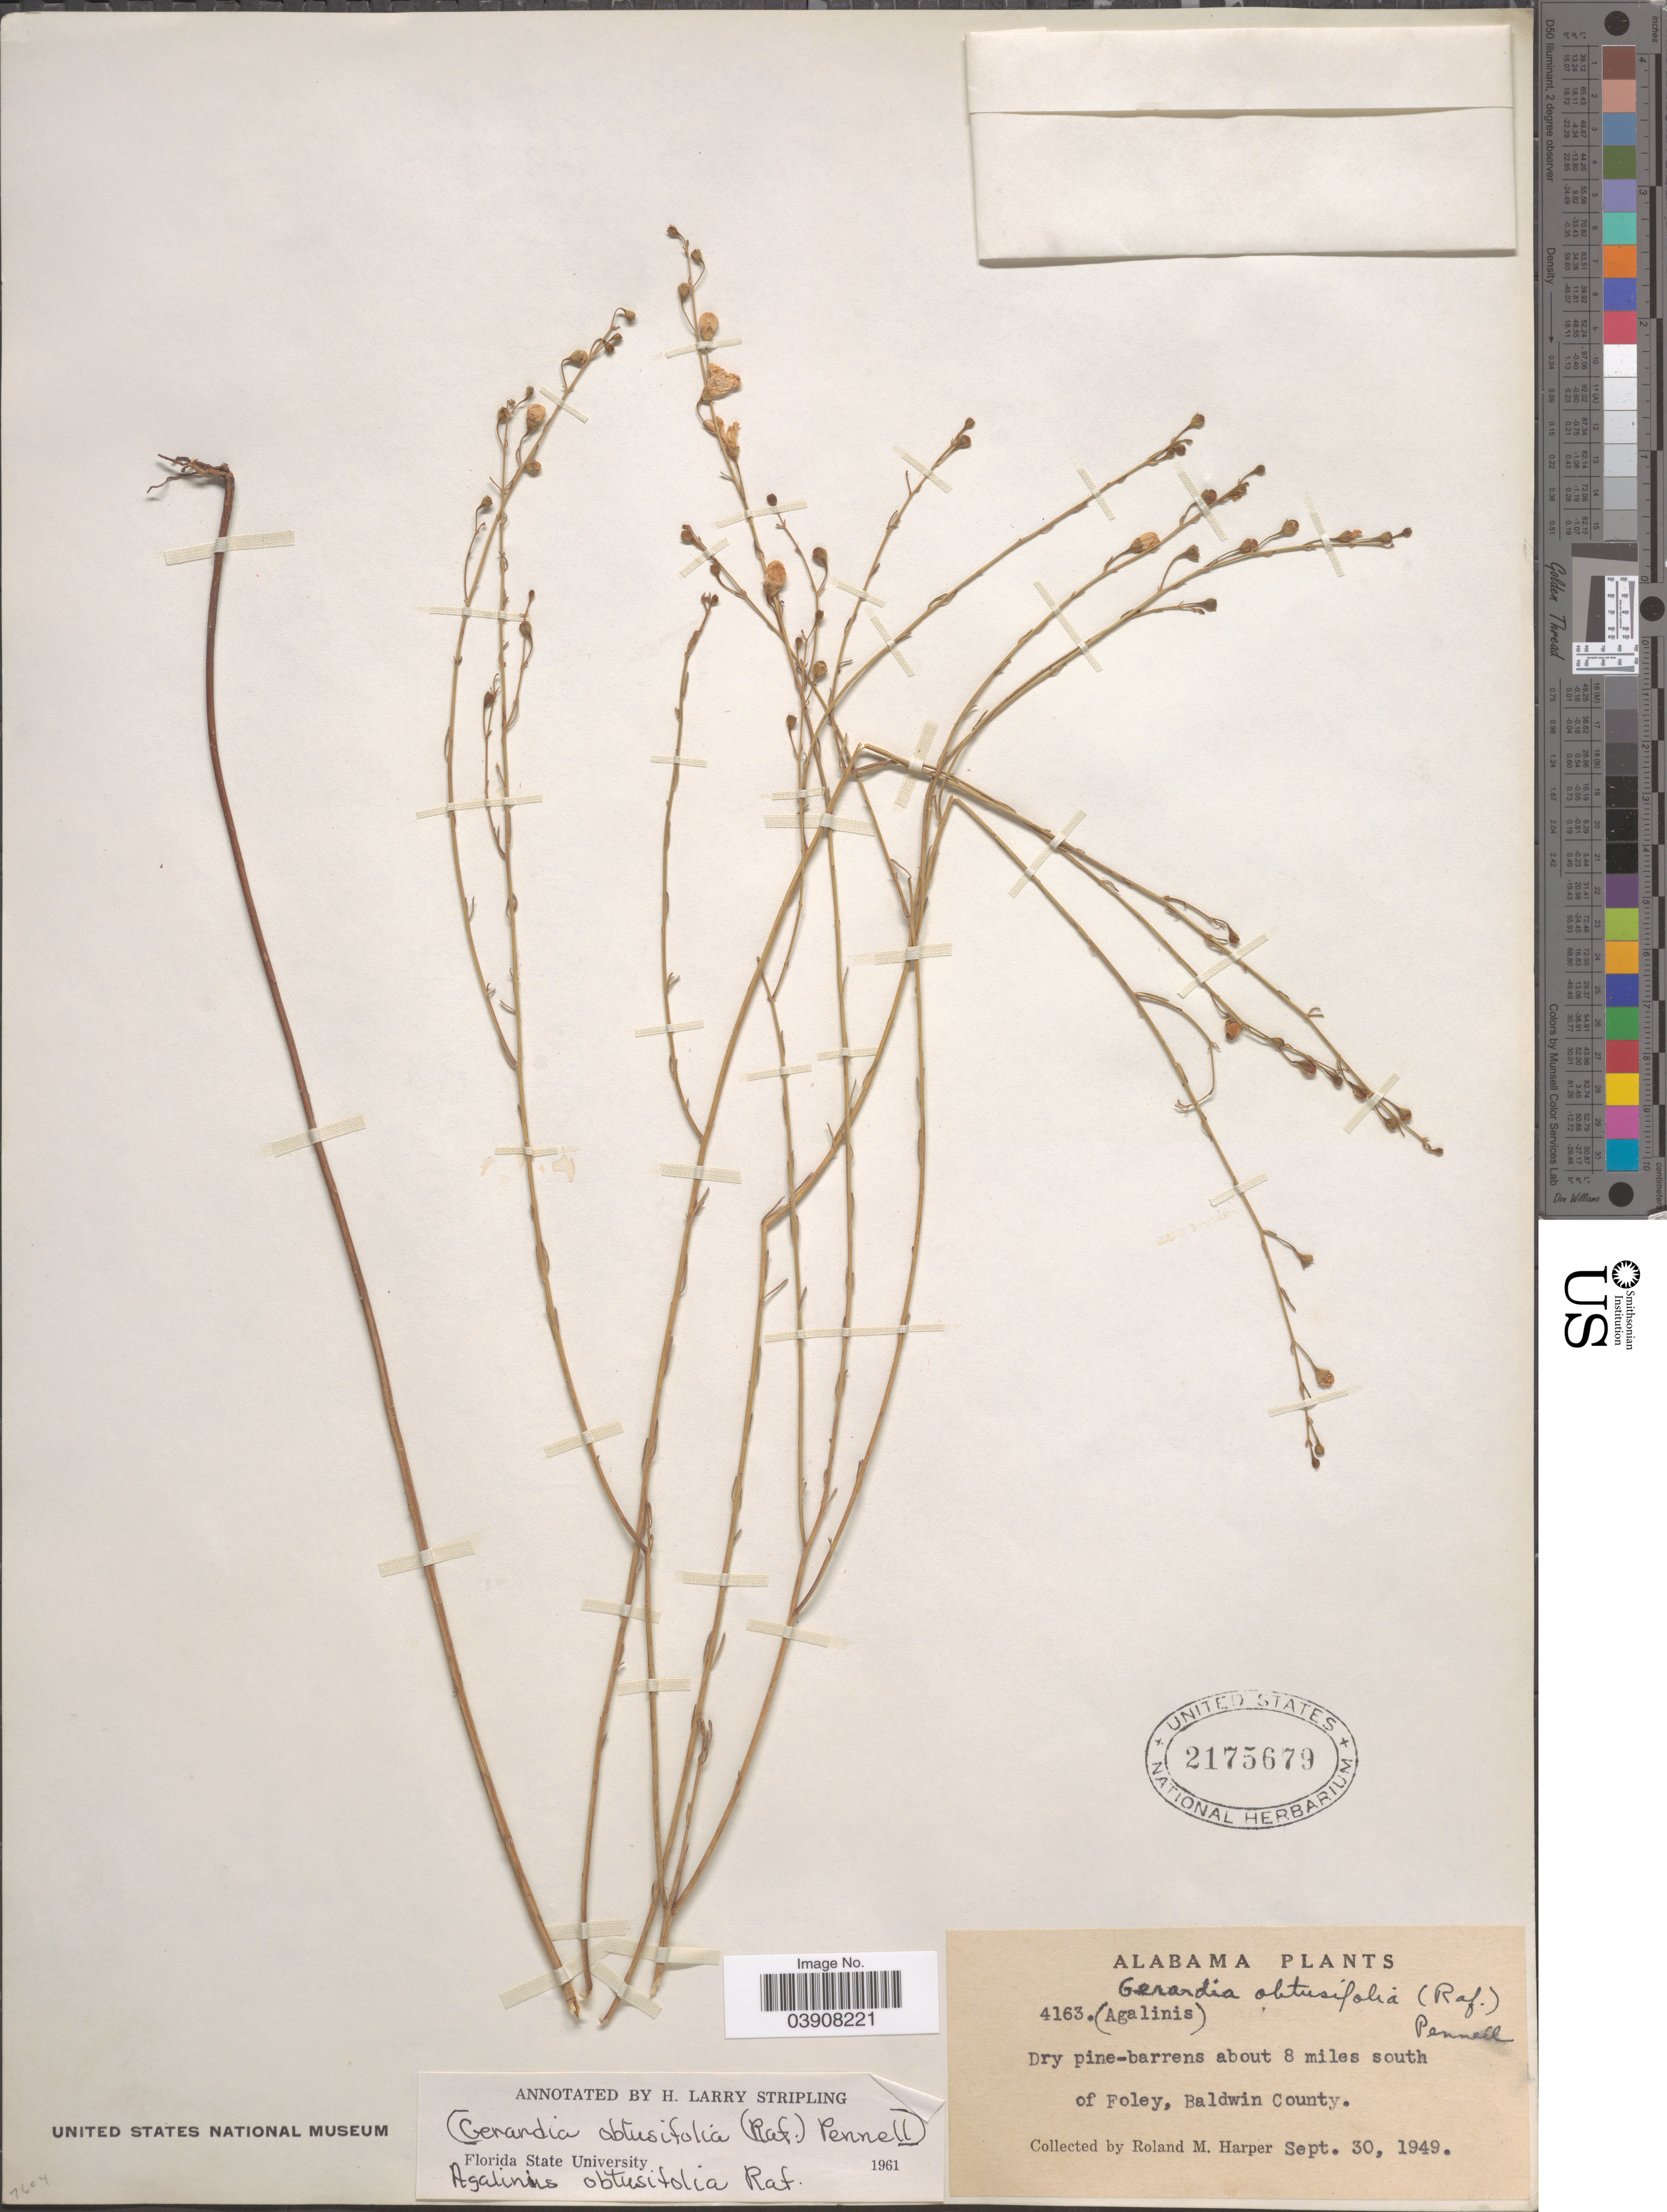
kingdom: Plantae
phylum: Tracheophyta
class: Magnoliopsida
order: Lamiales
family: Orobanchaceae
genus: Agalinis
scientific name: Agalinis obtusifolia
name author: Raf.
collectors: R. M. Harper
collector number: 4163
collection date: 1949-09-30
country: United States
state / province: Alabama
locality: Dry pine-barrens about 8 miles south of Foley, Baldwin County.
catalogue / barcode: US 2175679